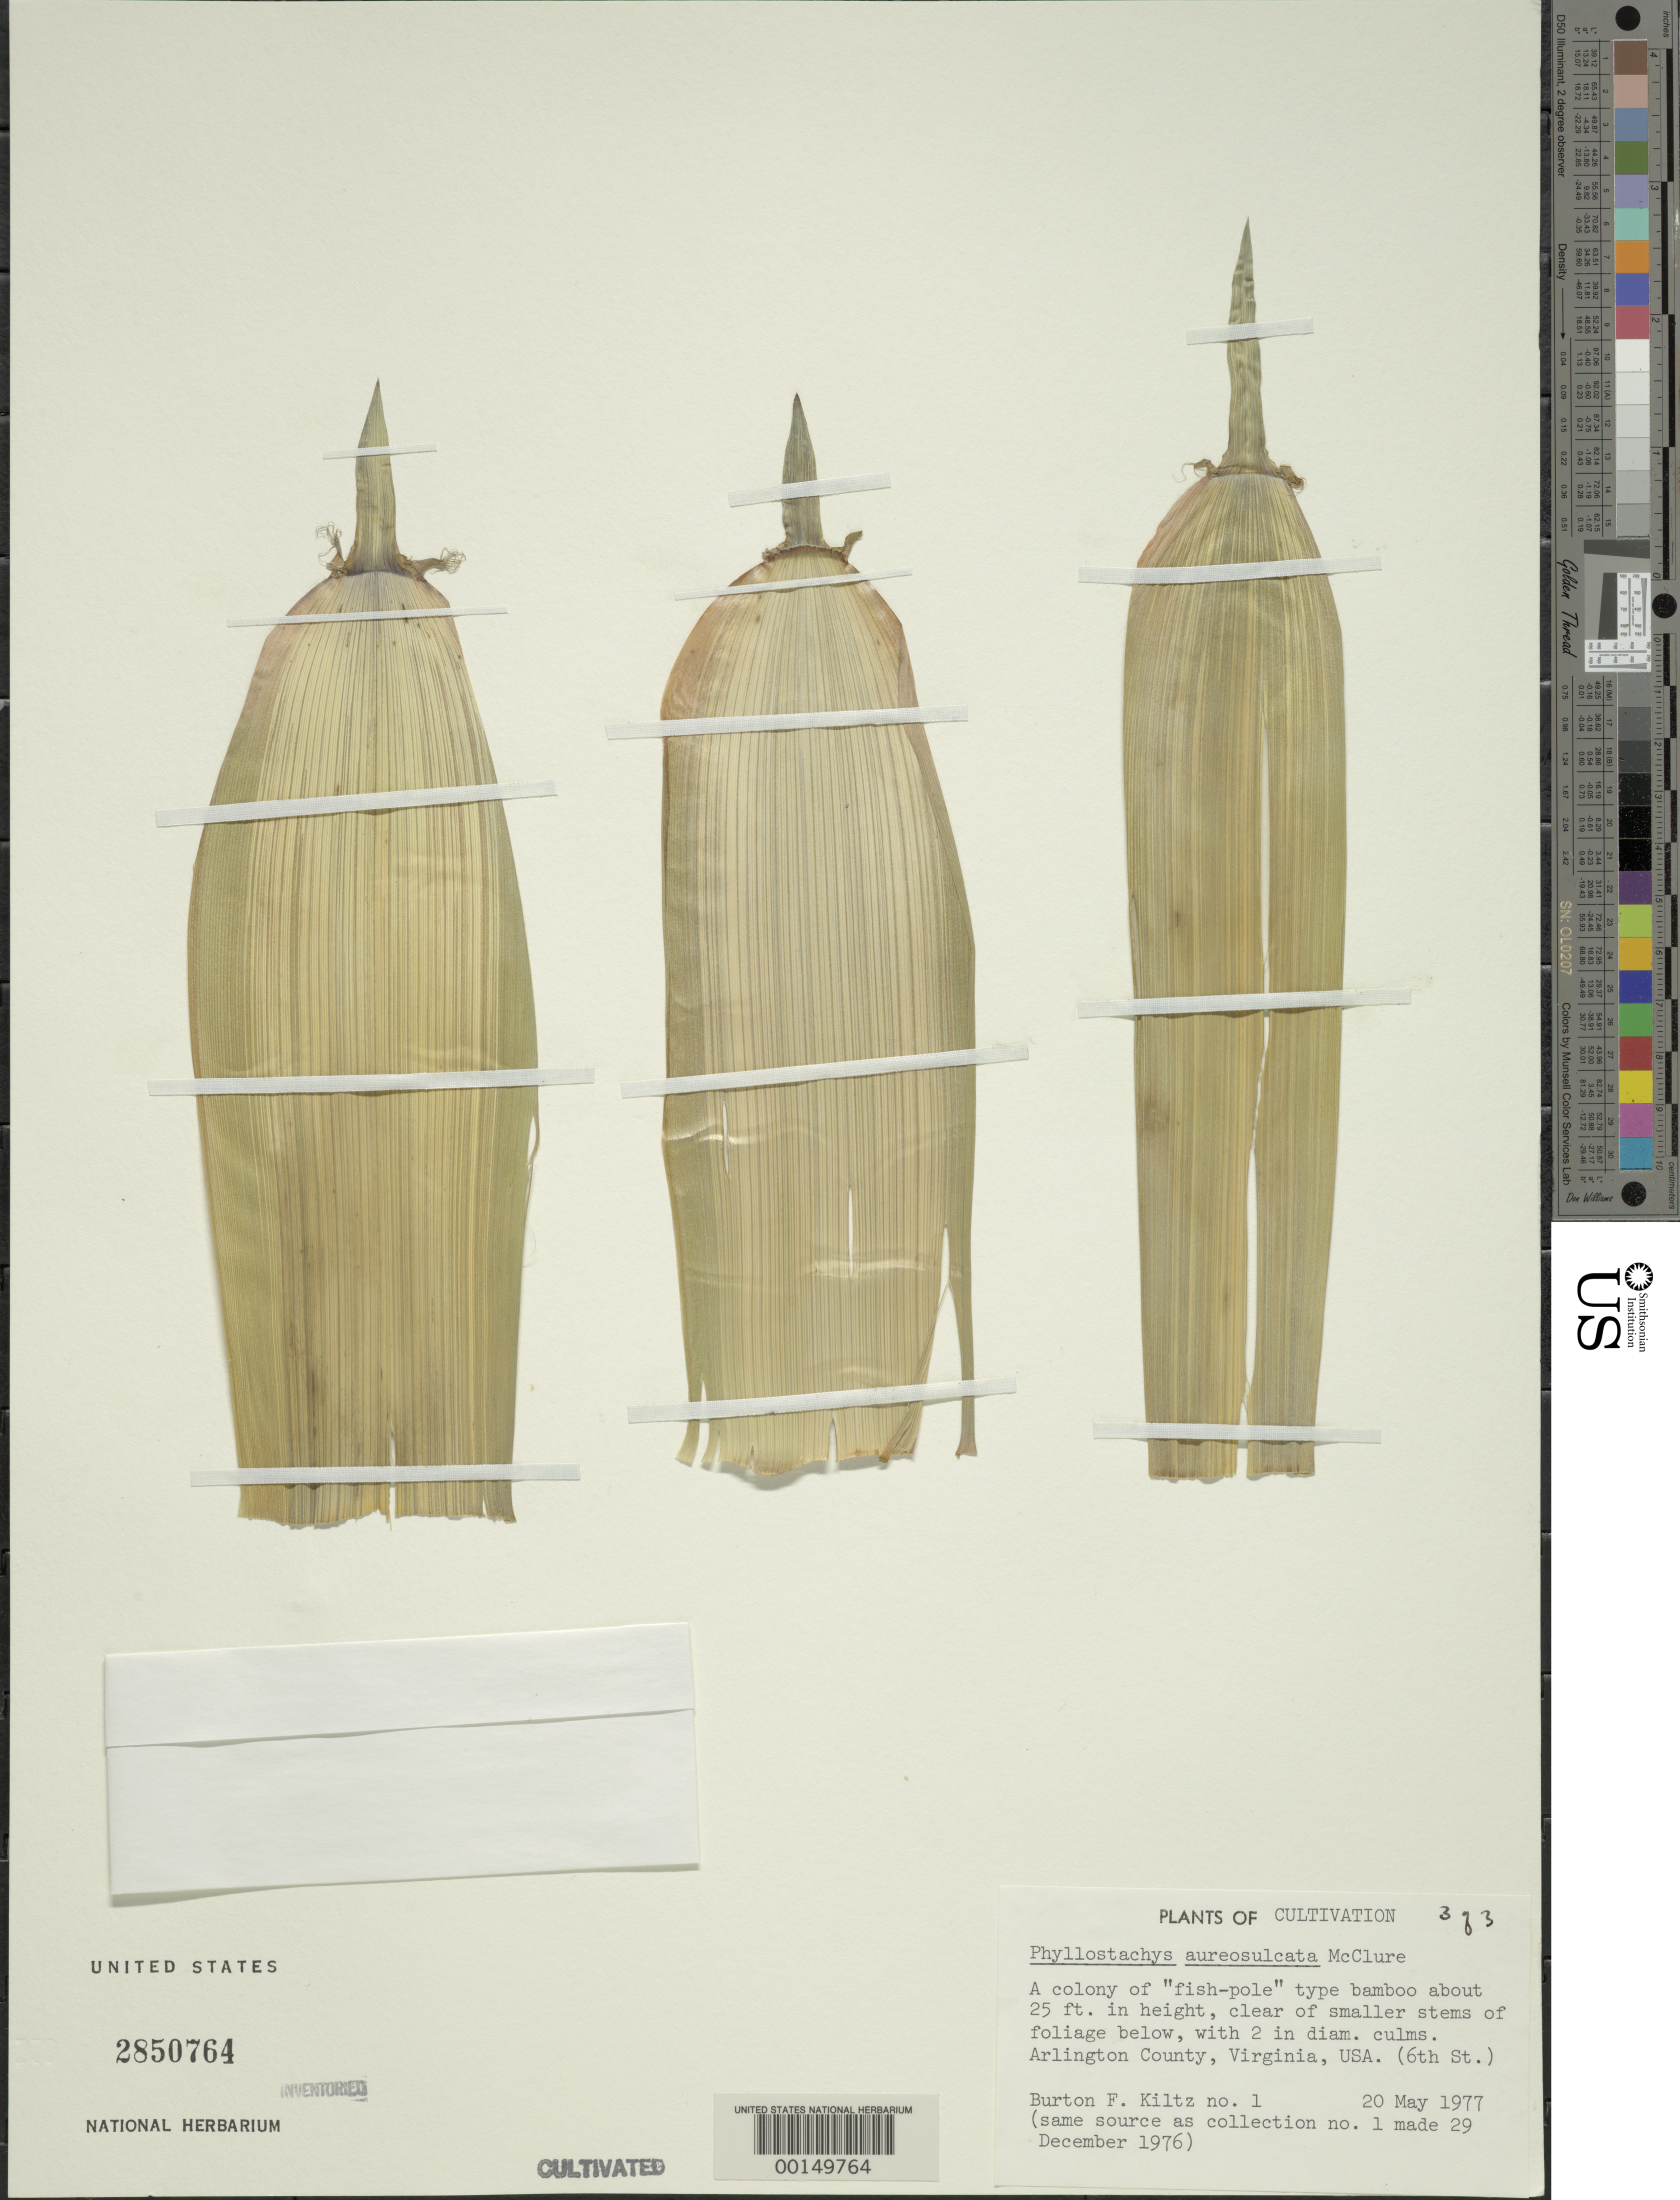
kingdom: Plantae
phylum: Tracheophyta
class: Liliopsida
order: Poales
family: Poaceae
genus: Phyllostachys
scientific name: Phyllostachys aureosulcata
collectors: B. Kiltz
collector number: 1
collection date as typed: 20 May 1977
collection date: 1977-05-20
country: United States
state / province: Virginia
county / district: Arlington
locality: Arlington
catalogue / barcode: US 2850764